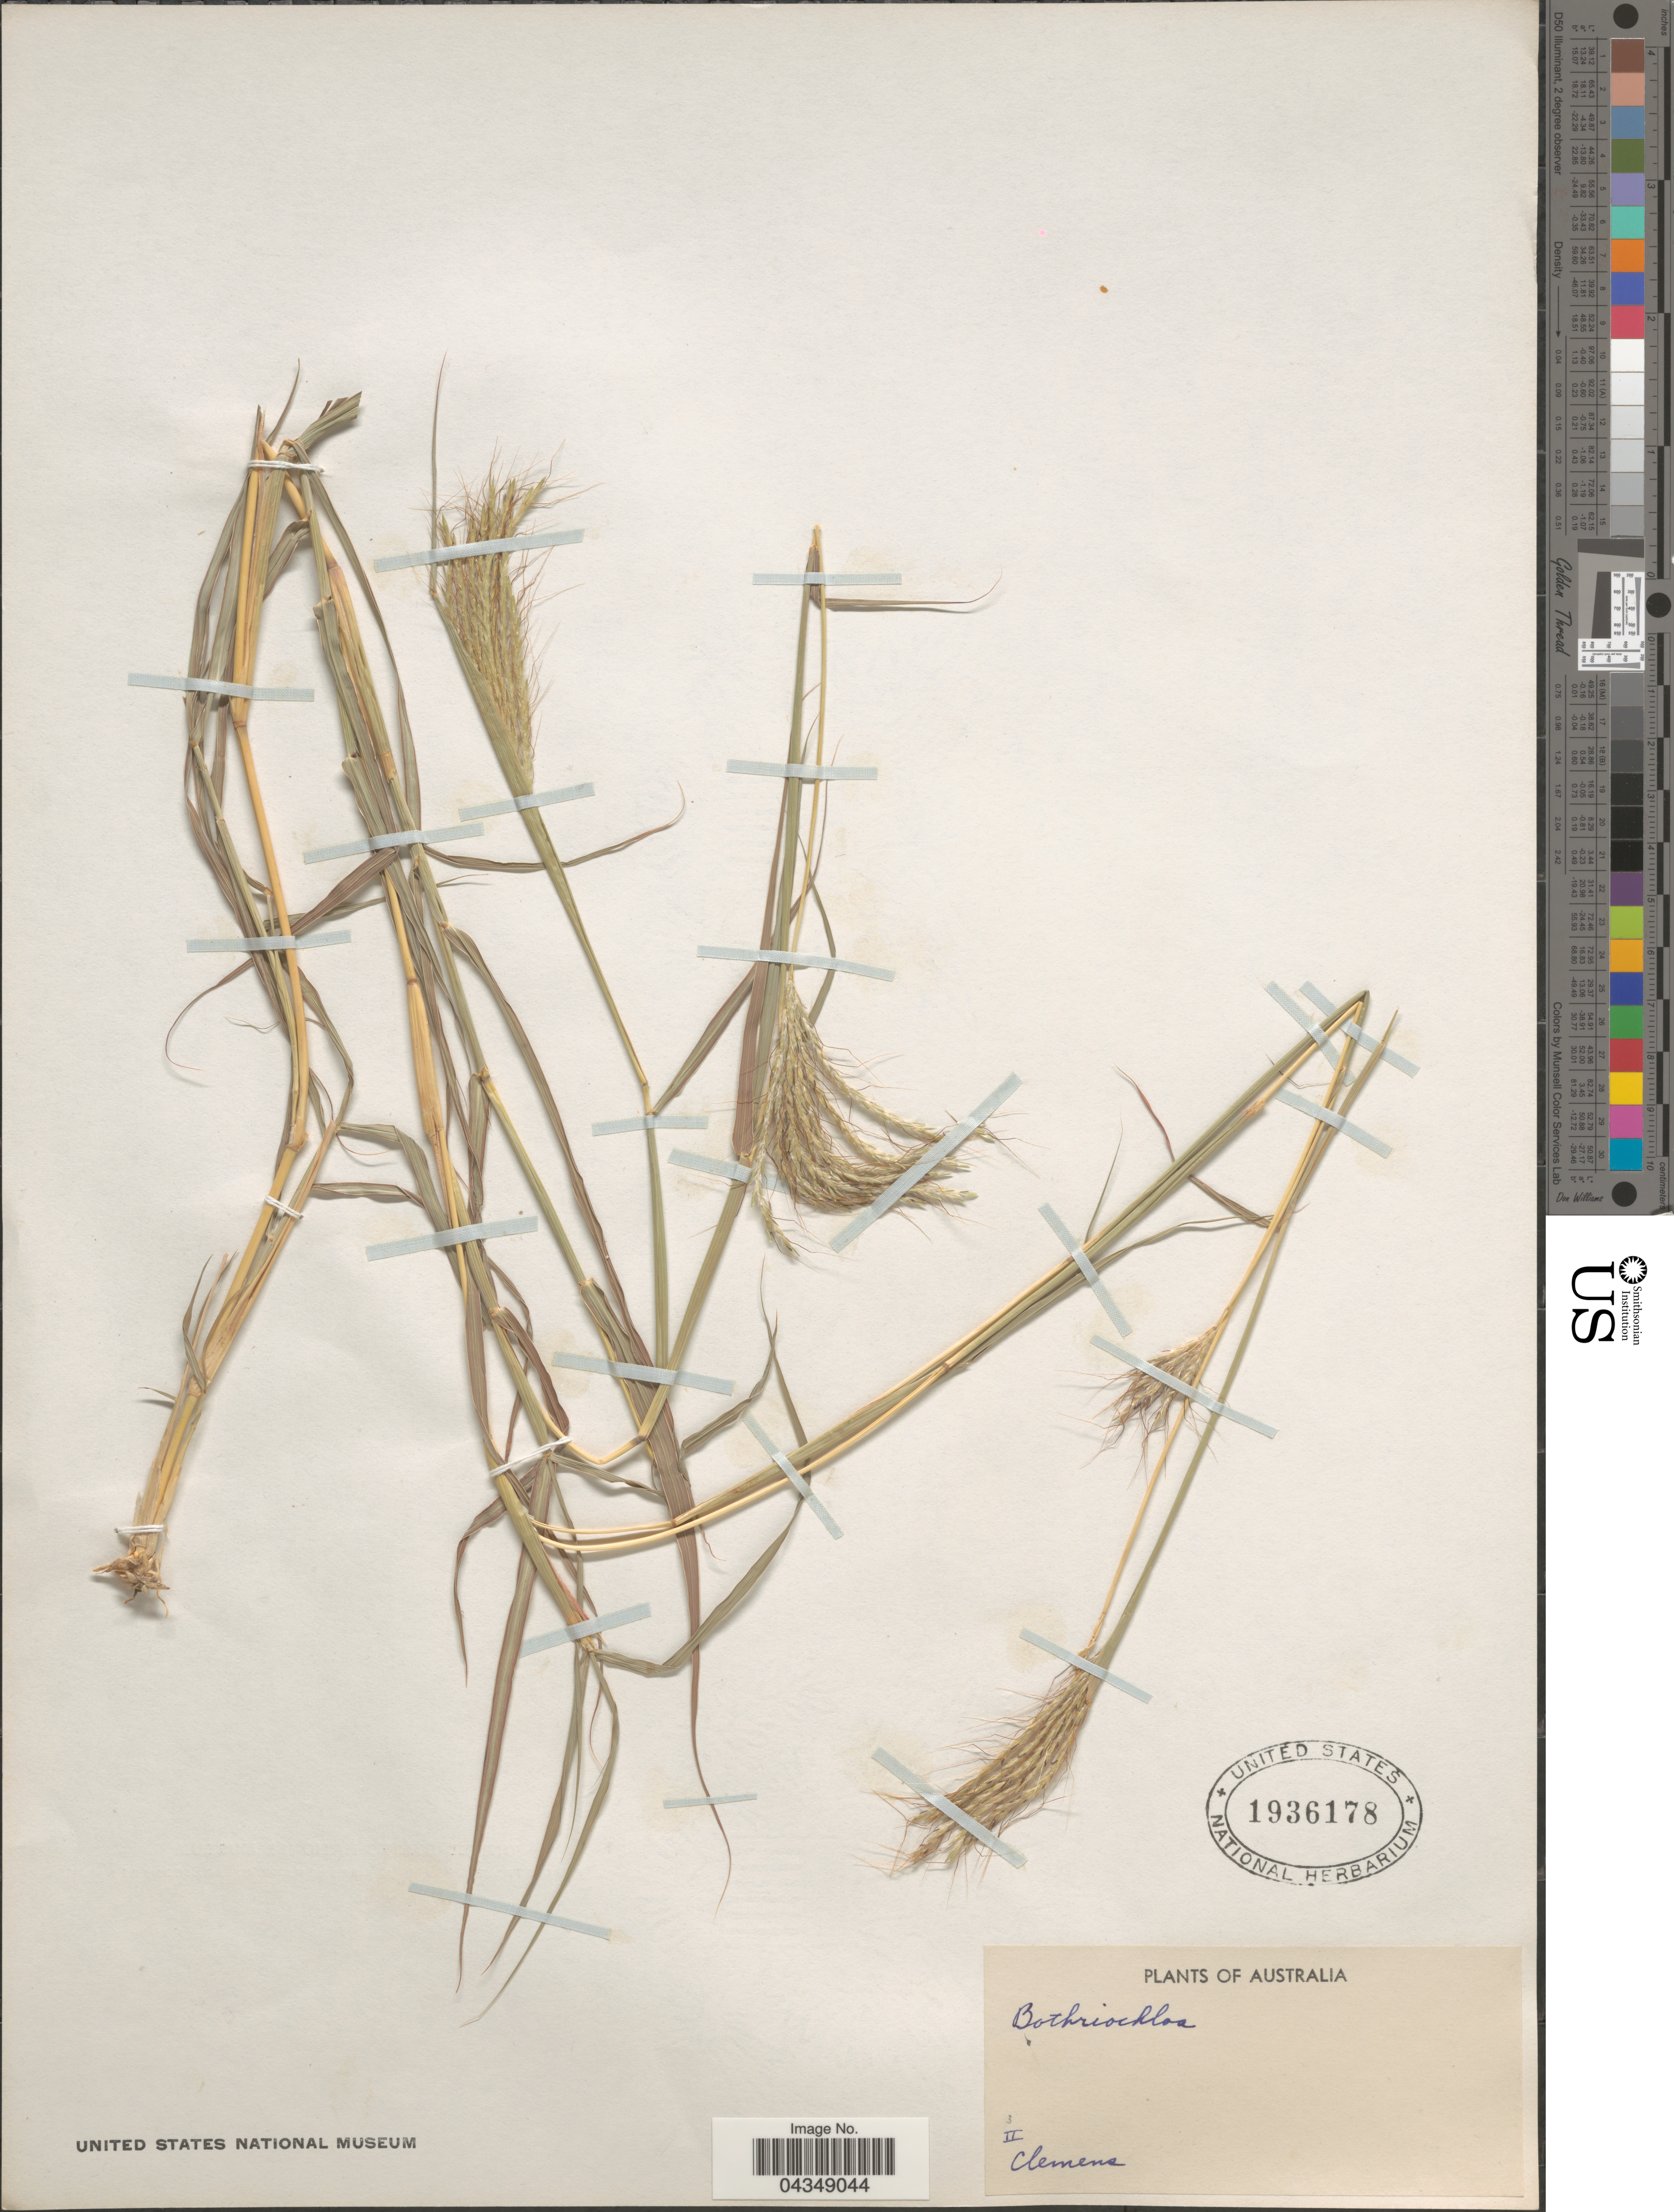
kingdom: Plantae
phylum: Tracheophyta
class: Liliopsida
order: Poales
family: Poaceae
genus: Bothriochloa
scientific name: Bothriochloa sp.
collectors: -. Clemens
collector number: II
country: Australia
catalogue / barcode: US 1936178